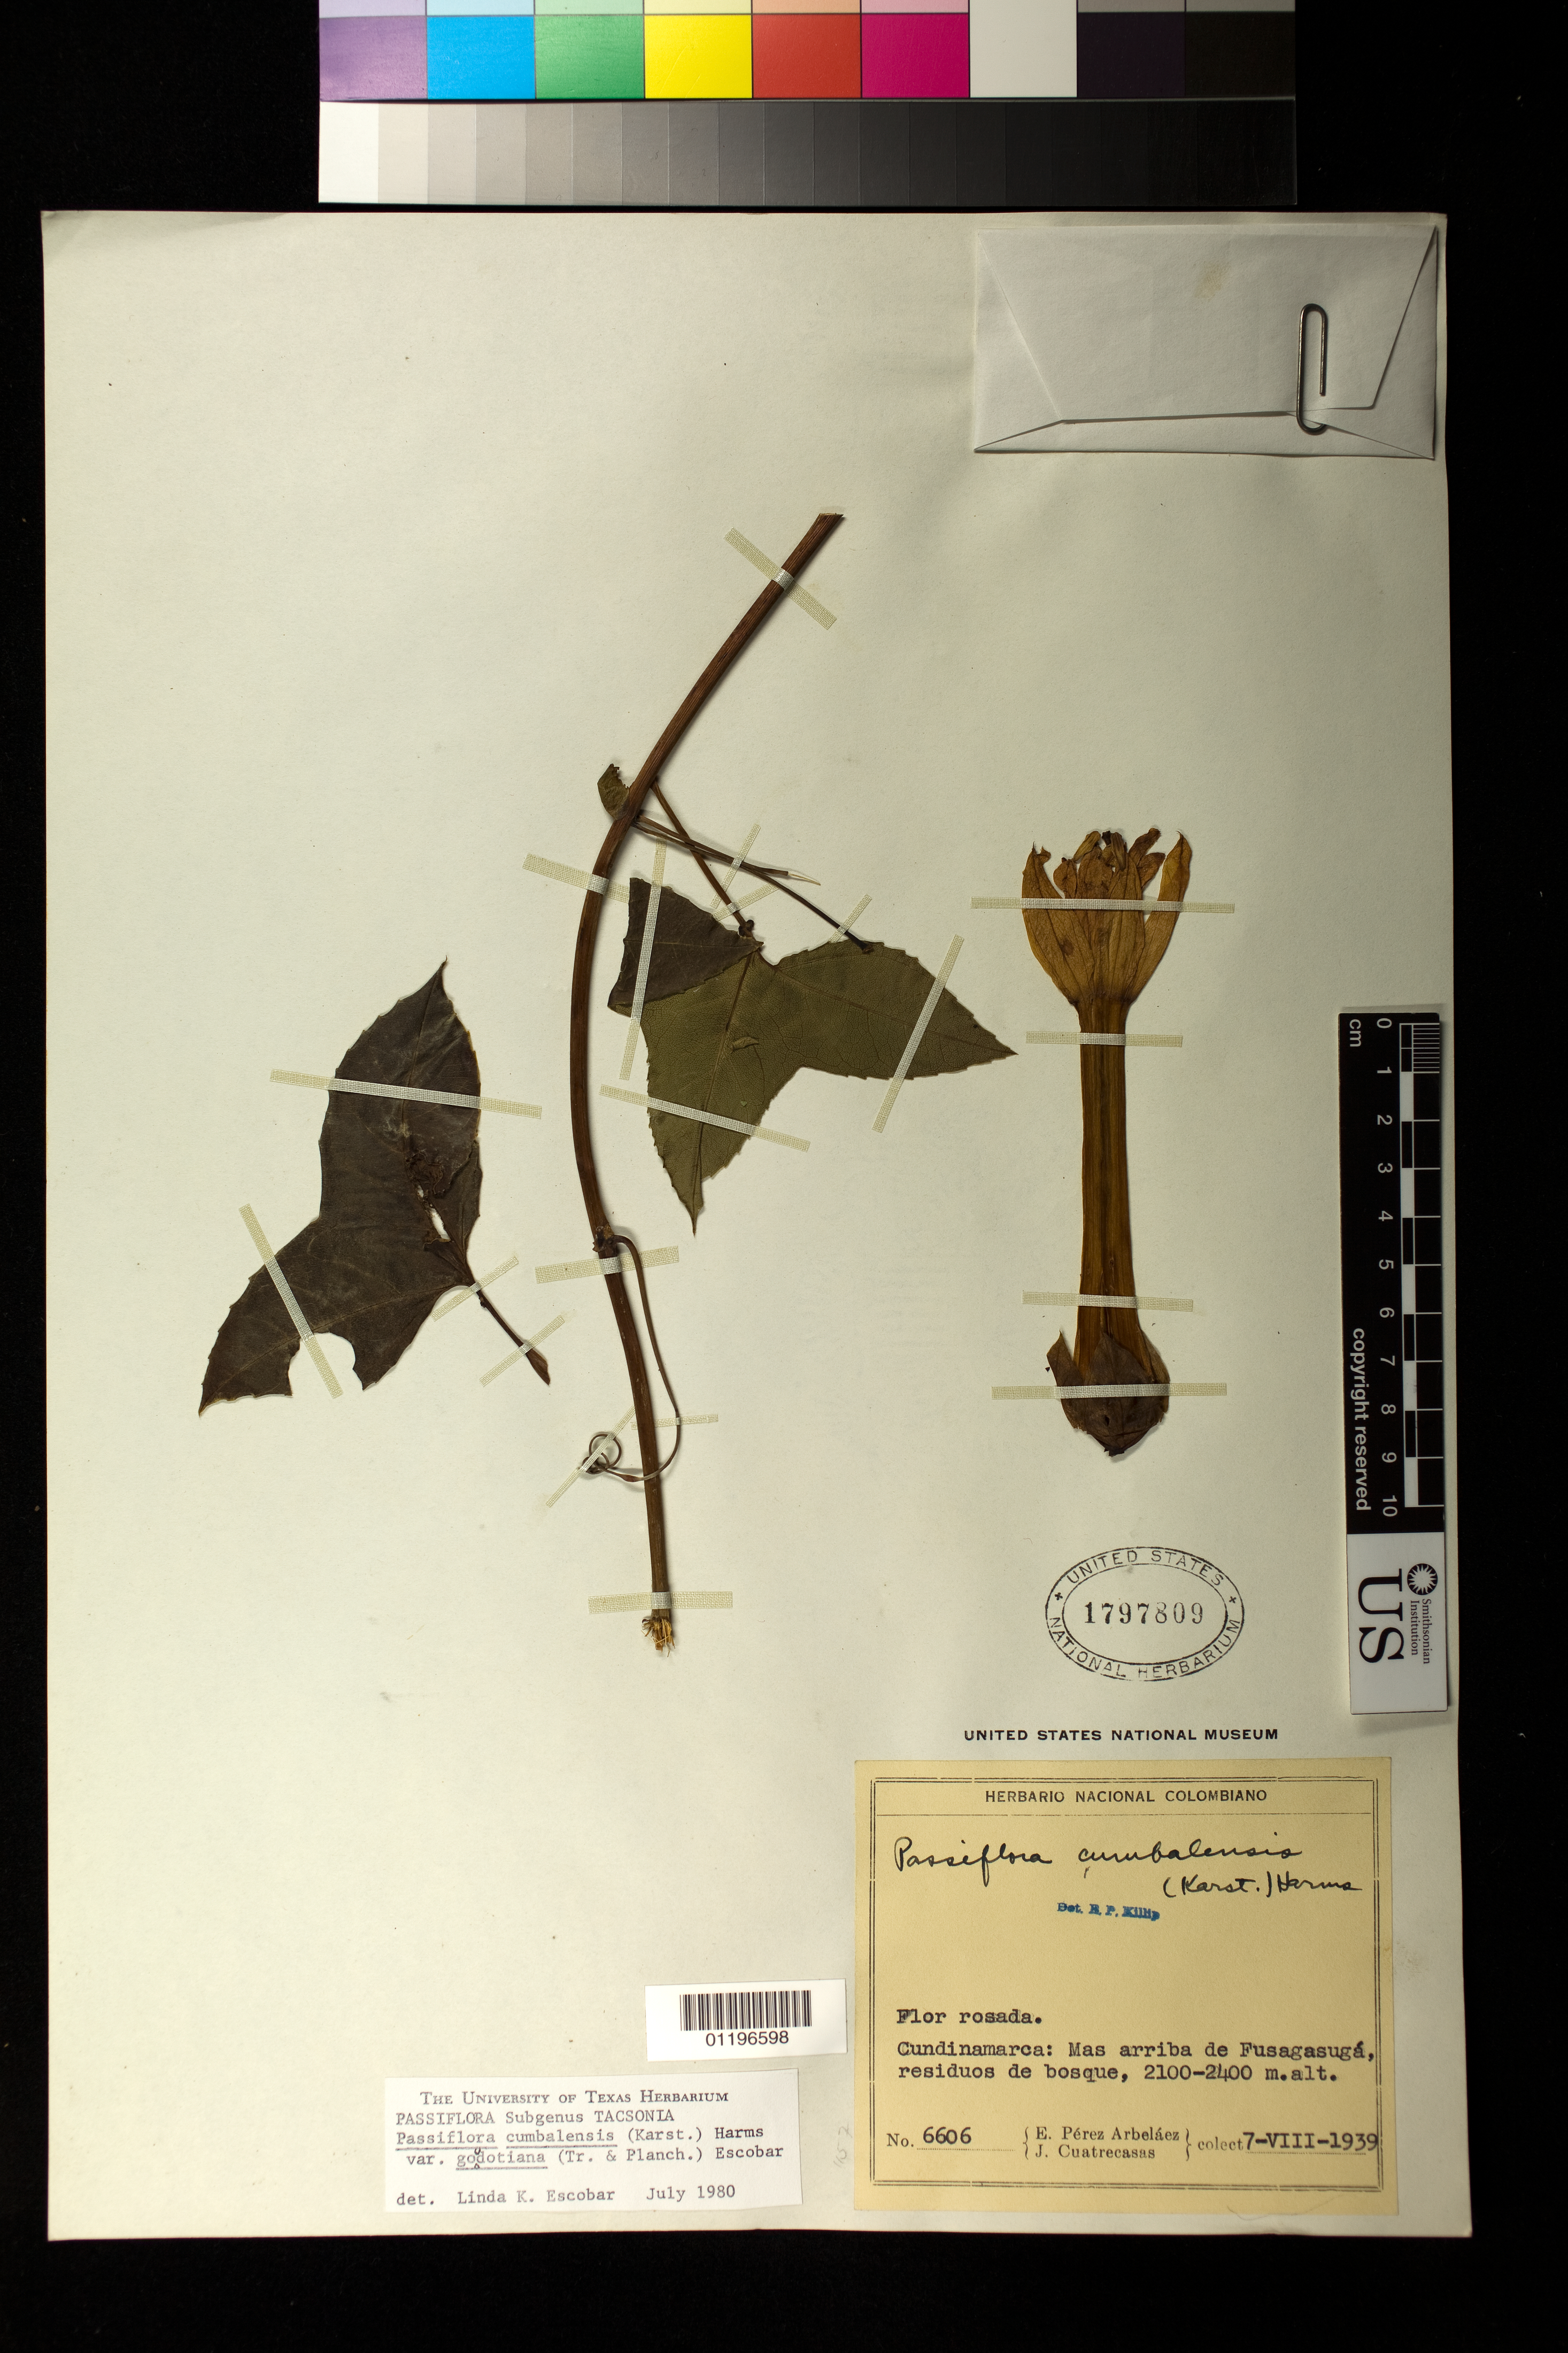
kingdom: Plantae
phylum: Tracheophyta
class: Magnoliopsida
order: Malpighiales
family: Passifloraceae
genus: Passiflora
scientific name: Passiflora cumbalensis var. goudotiana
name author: (Triana & Planch.) L.K. Escobar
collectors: E. Pérez Arbeláez & J. Cuatrecasas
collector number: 6606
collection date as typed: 08 Jul 1939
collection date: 1939-07-08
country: Colombia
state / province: Cundinamarca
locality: Cundinamarca: Mas arriba de Fusagasuga residuos de bosque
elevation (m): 2100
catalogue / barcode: US 1797809